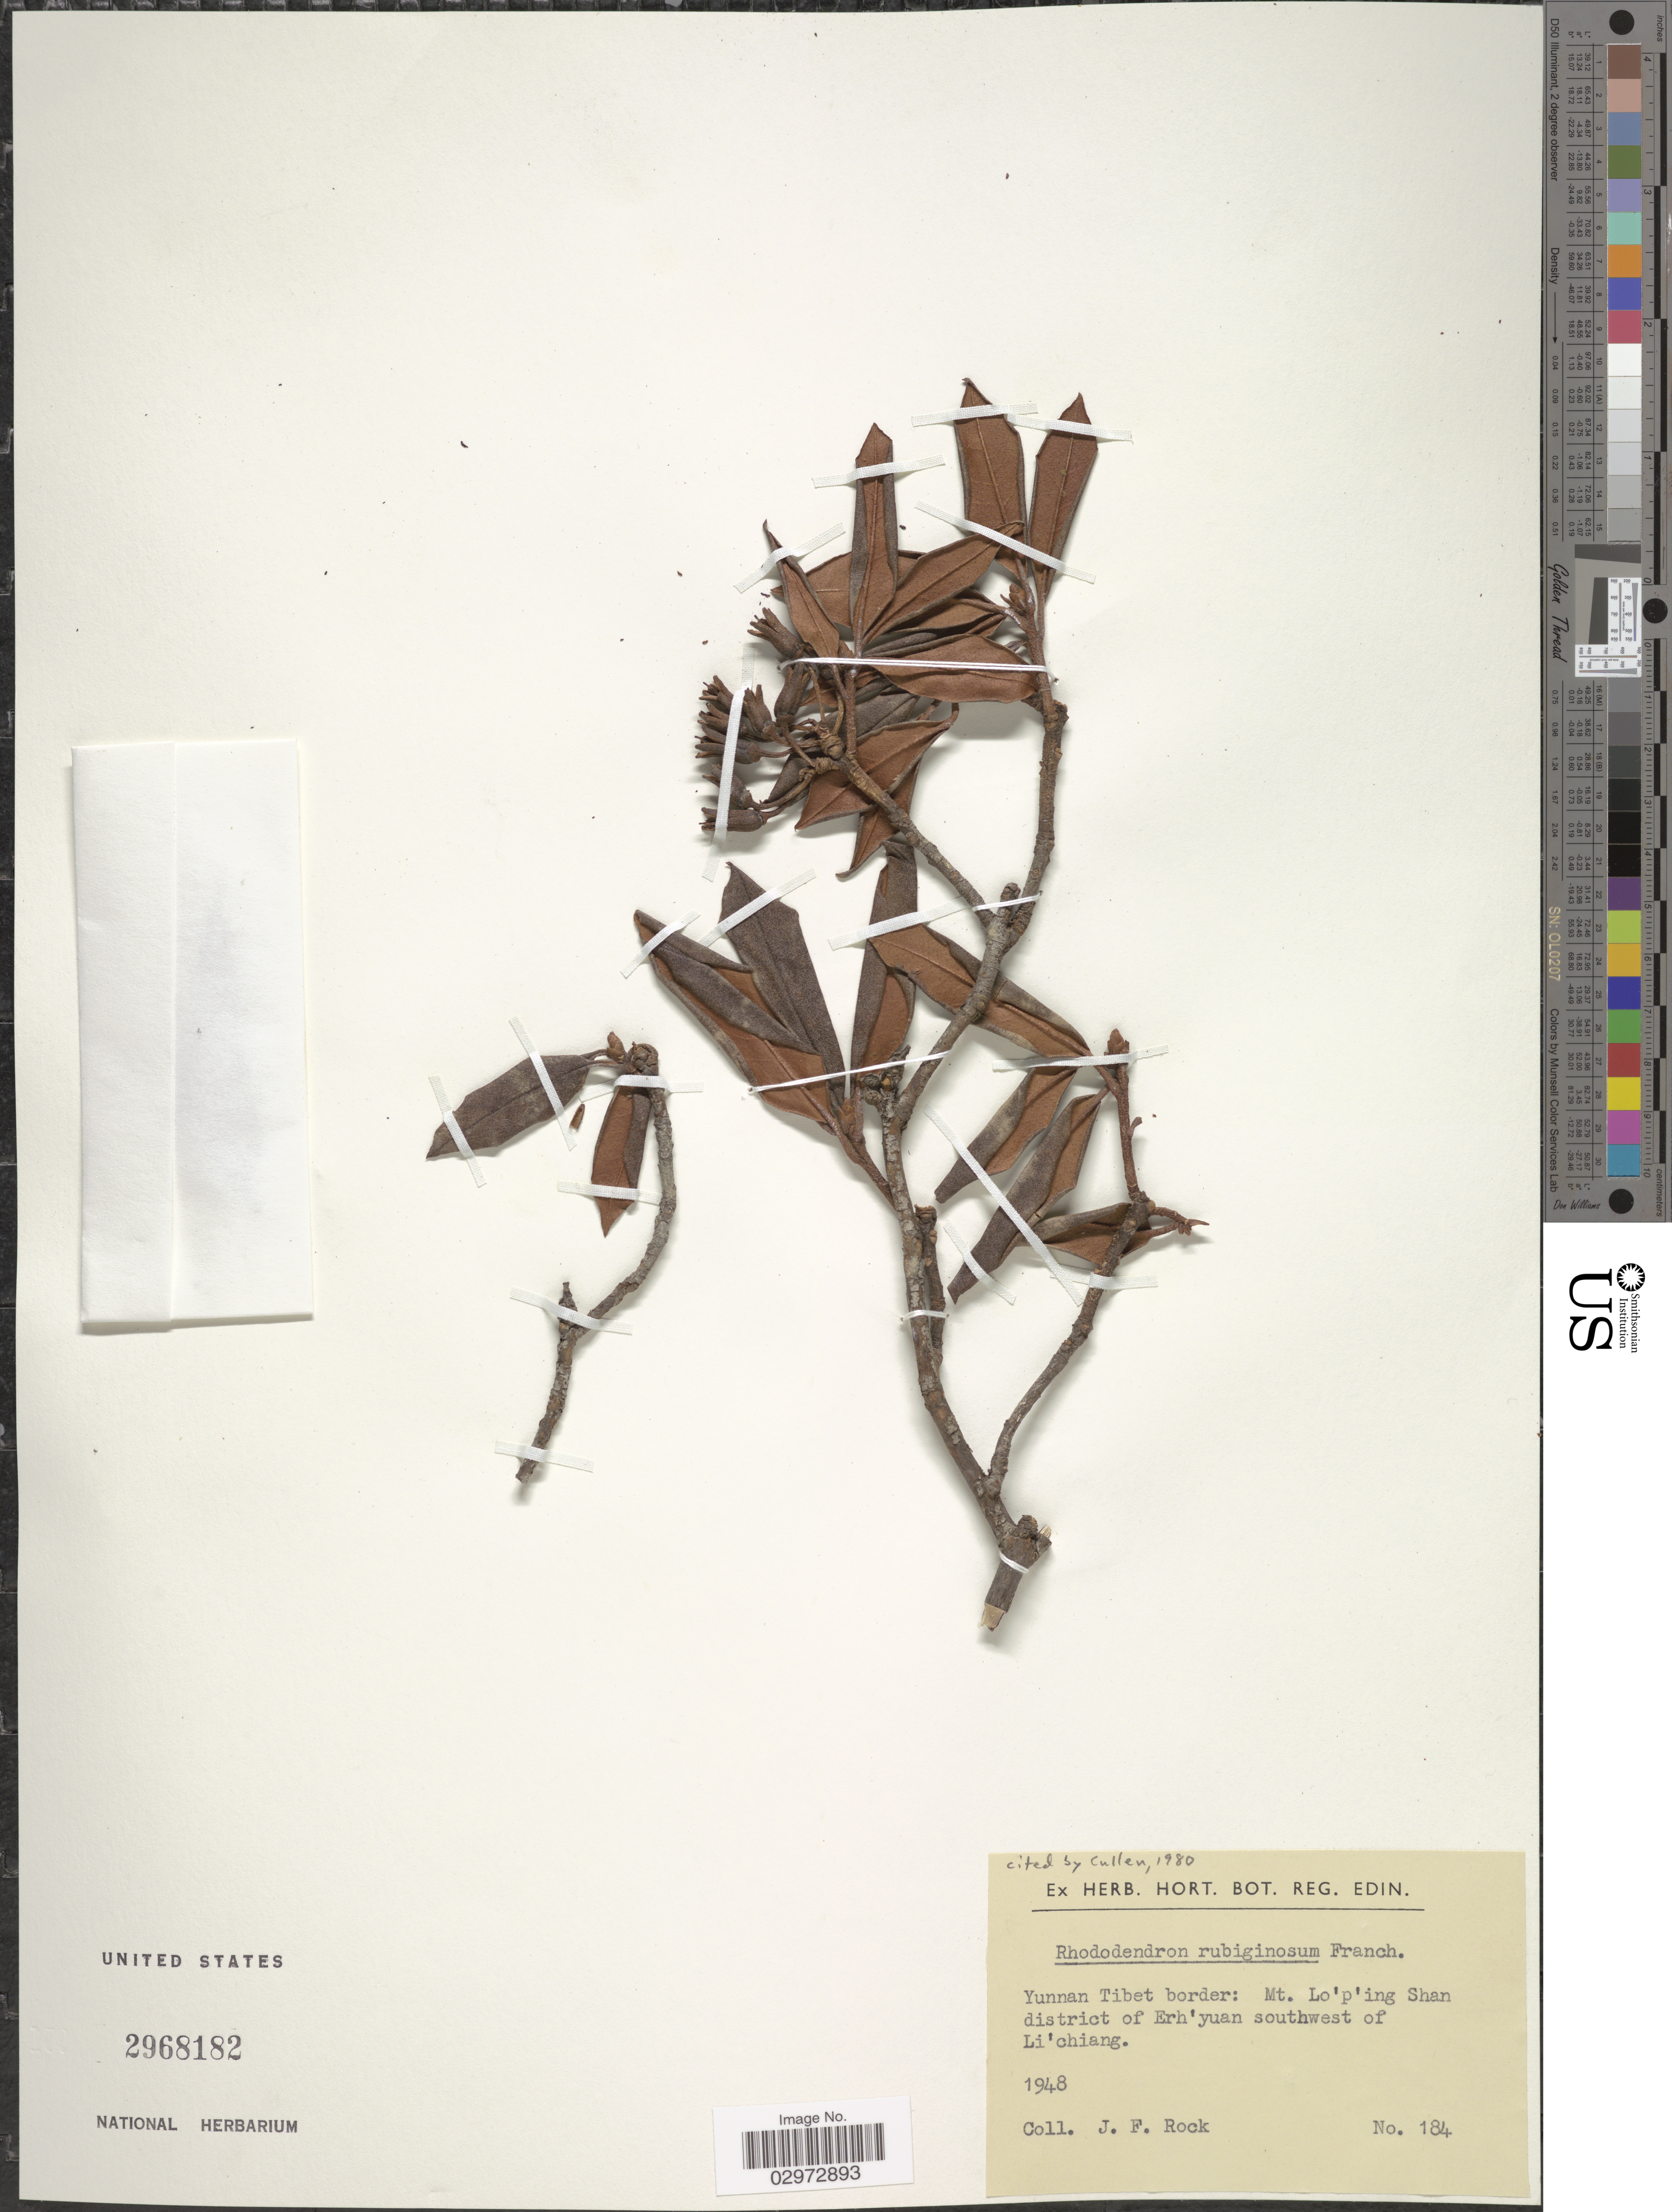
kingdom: Plantae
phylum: Tracheophyta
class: Magnoliopsida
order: Ericales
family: Ericaceae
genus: Rhododendron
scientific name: Rhododendron rubiginosum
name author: Franch.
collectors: J. Rock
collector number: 184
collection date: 1948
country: China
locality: Yunnan Tibet border, Mt. Lo'p'ing Shan district of Erh'yuan southwest of Li'chiang.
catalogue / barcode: US 2968182